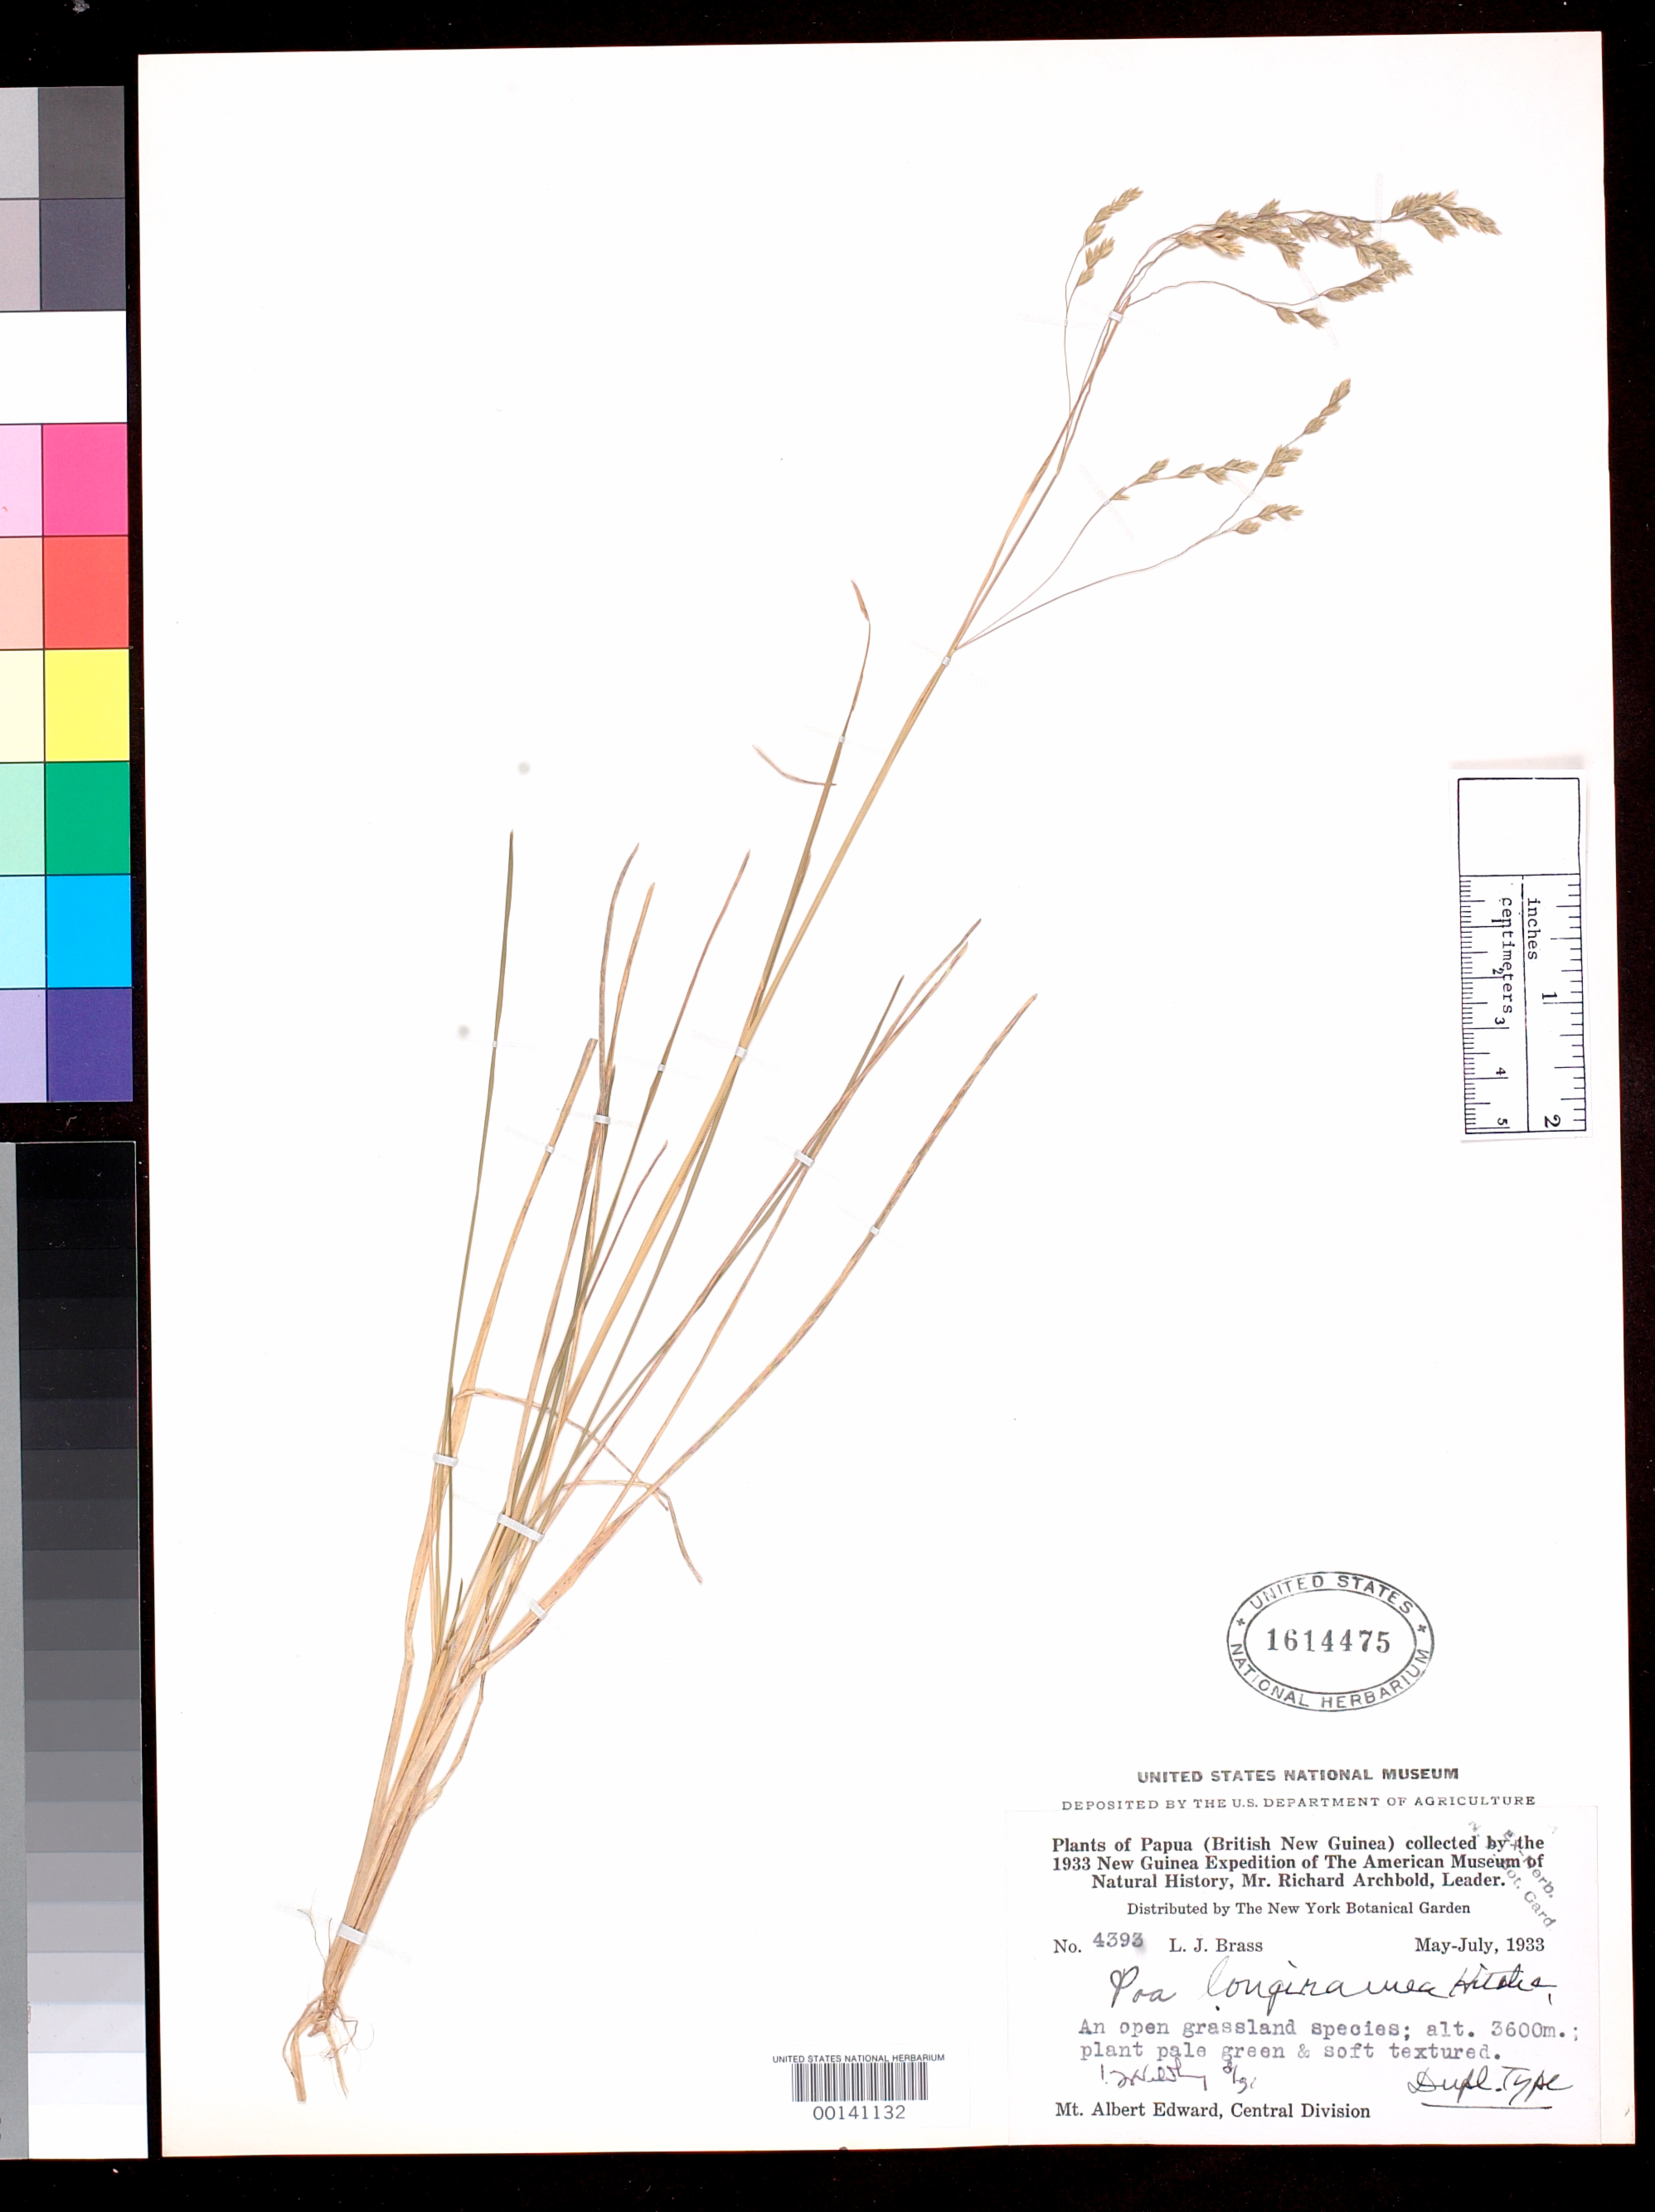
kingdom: Plantae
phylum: Tracheophyta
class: Liliopsida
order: Poales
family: Poaceae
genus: Poa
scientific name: Poa longiramea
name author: Hitchc.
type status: Paratype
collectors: L. J. Brass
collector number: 4395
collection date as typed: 01 Jul 1933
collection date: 1933-07-01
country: Papua New Guinea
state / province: Central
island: New Guinea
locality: Mt. Albert Edward.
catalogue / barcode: US 1614475